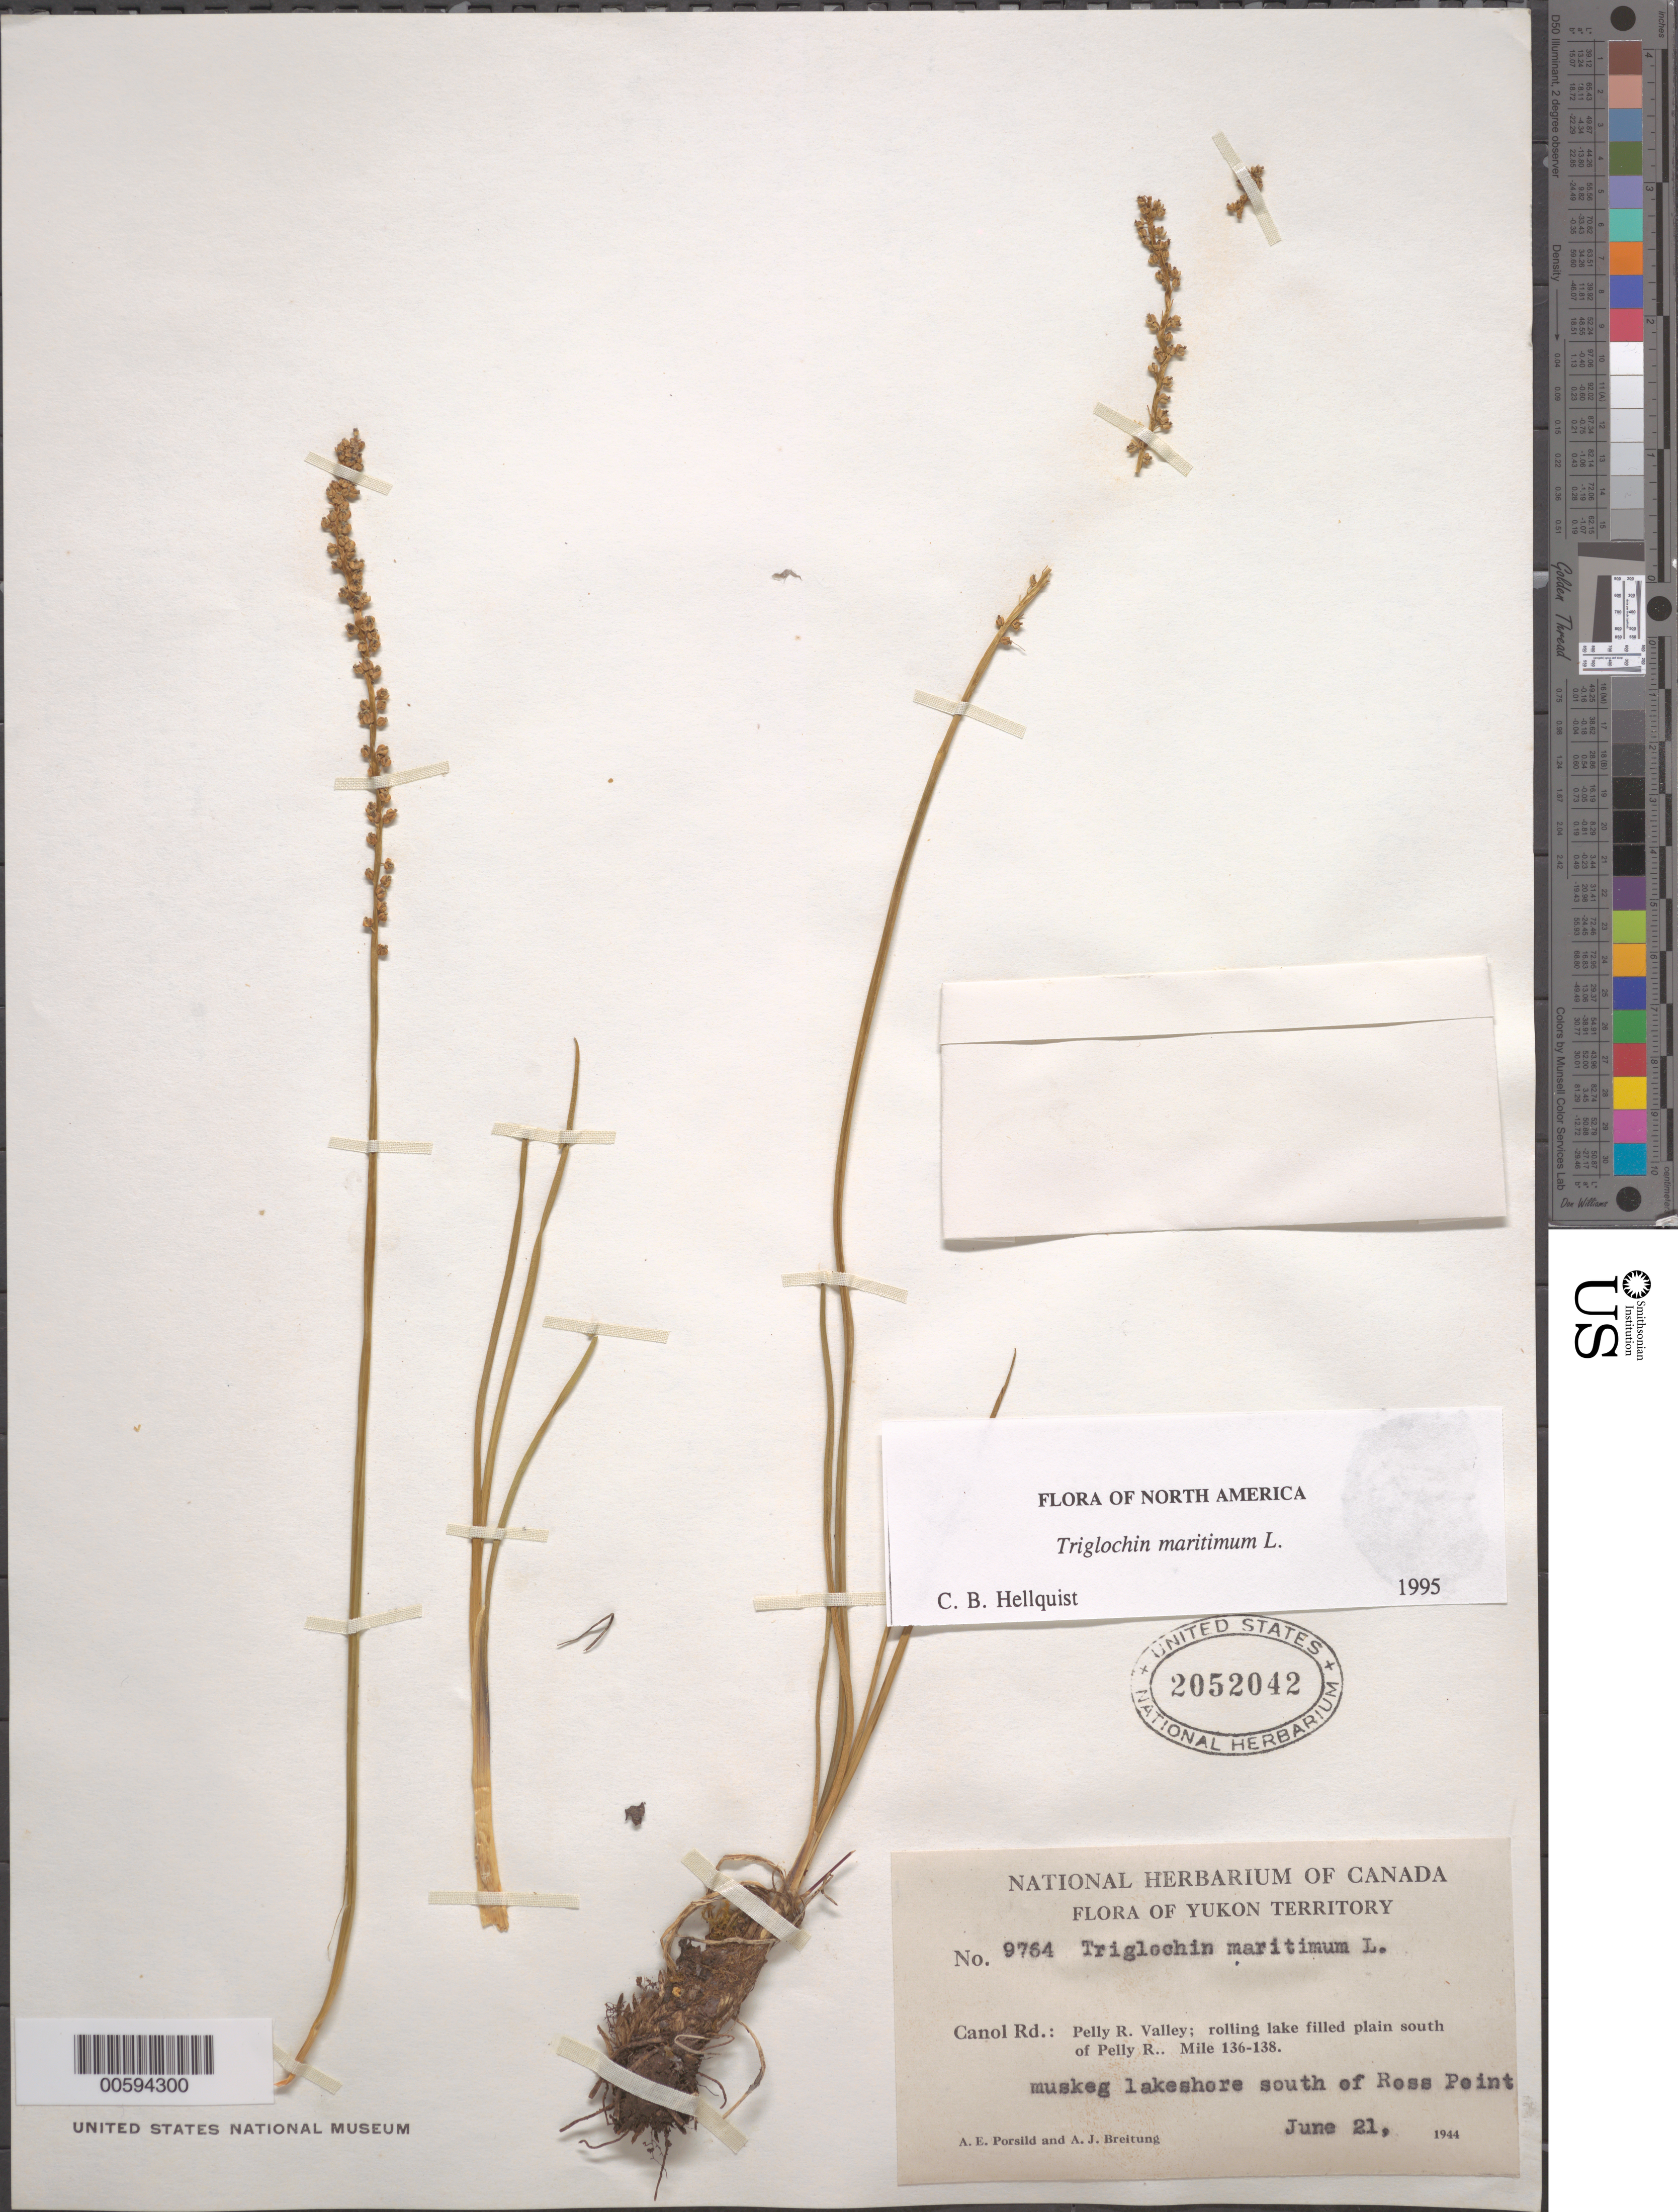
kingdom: Plantae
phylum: Tracheophyta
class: Liliopsida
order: Alismatales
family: Juncaginaceae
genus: Triglochin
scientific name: Triglochin maritima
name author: L.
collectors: A. E. Porsild & A. J. Breitung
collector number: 9764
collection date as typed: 21 Jun 1944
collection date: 1944-06-21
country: Canada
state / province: Yukon Territory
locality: Canol Rd., Pelly River Valley, S of Ross Point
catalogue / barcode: US 2052042